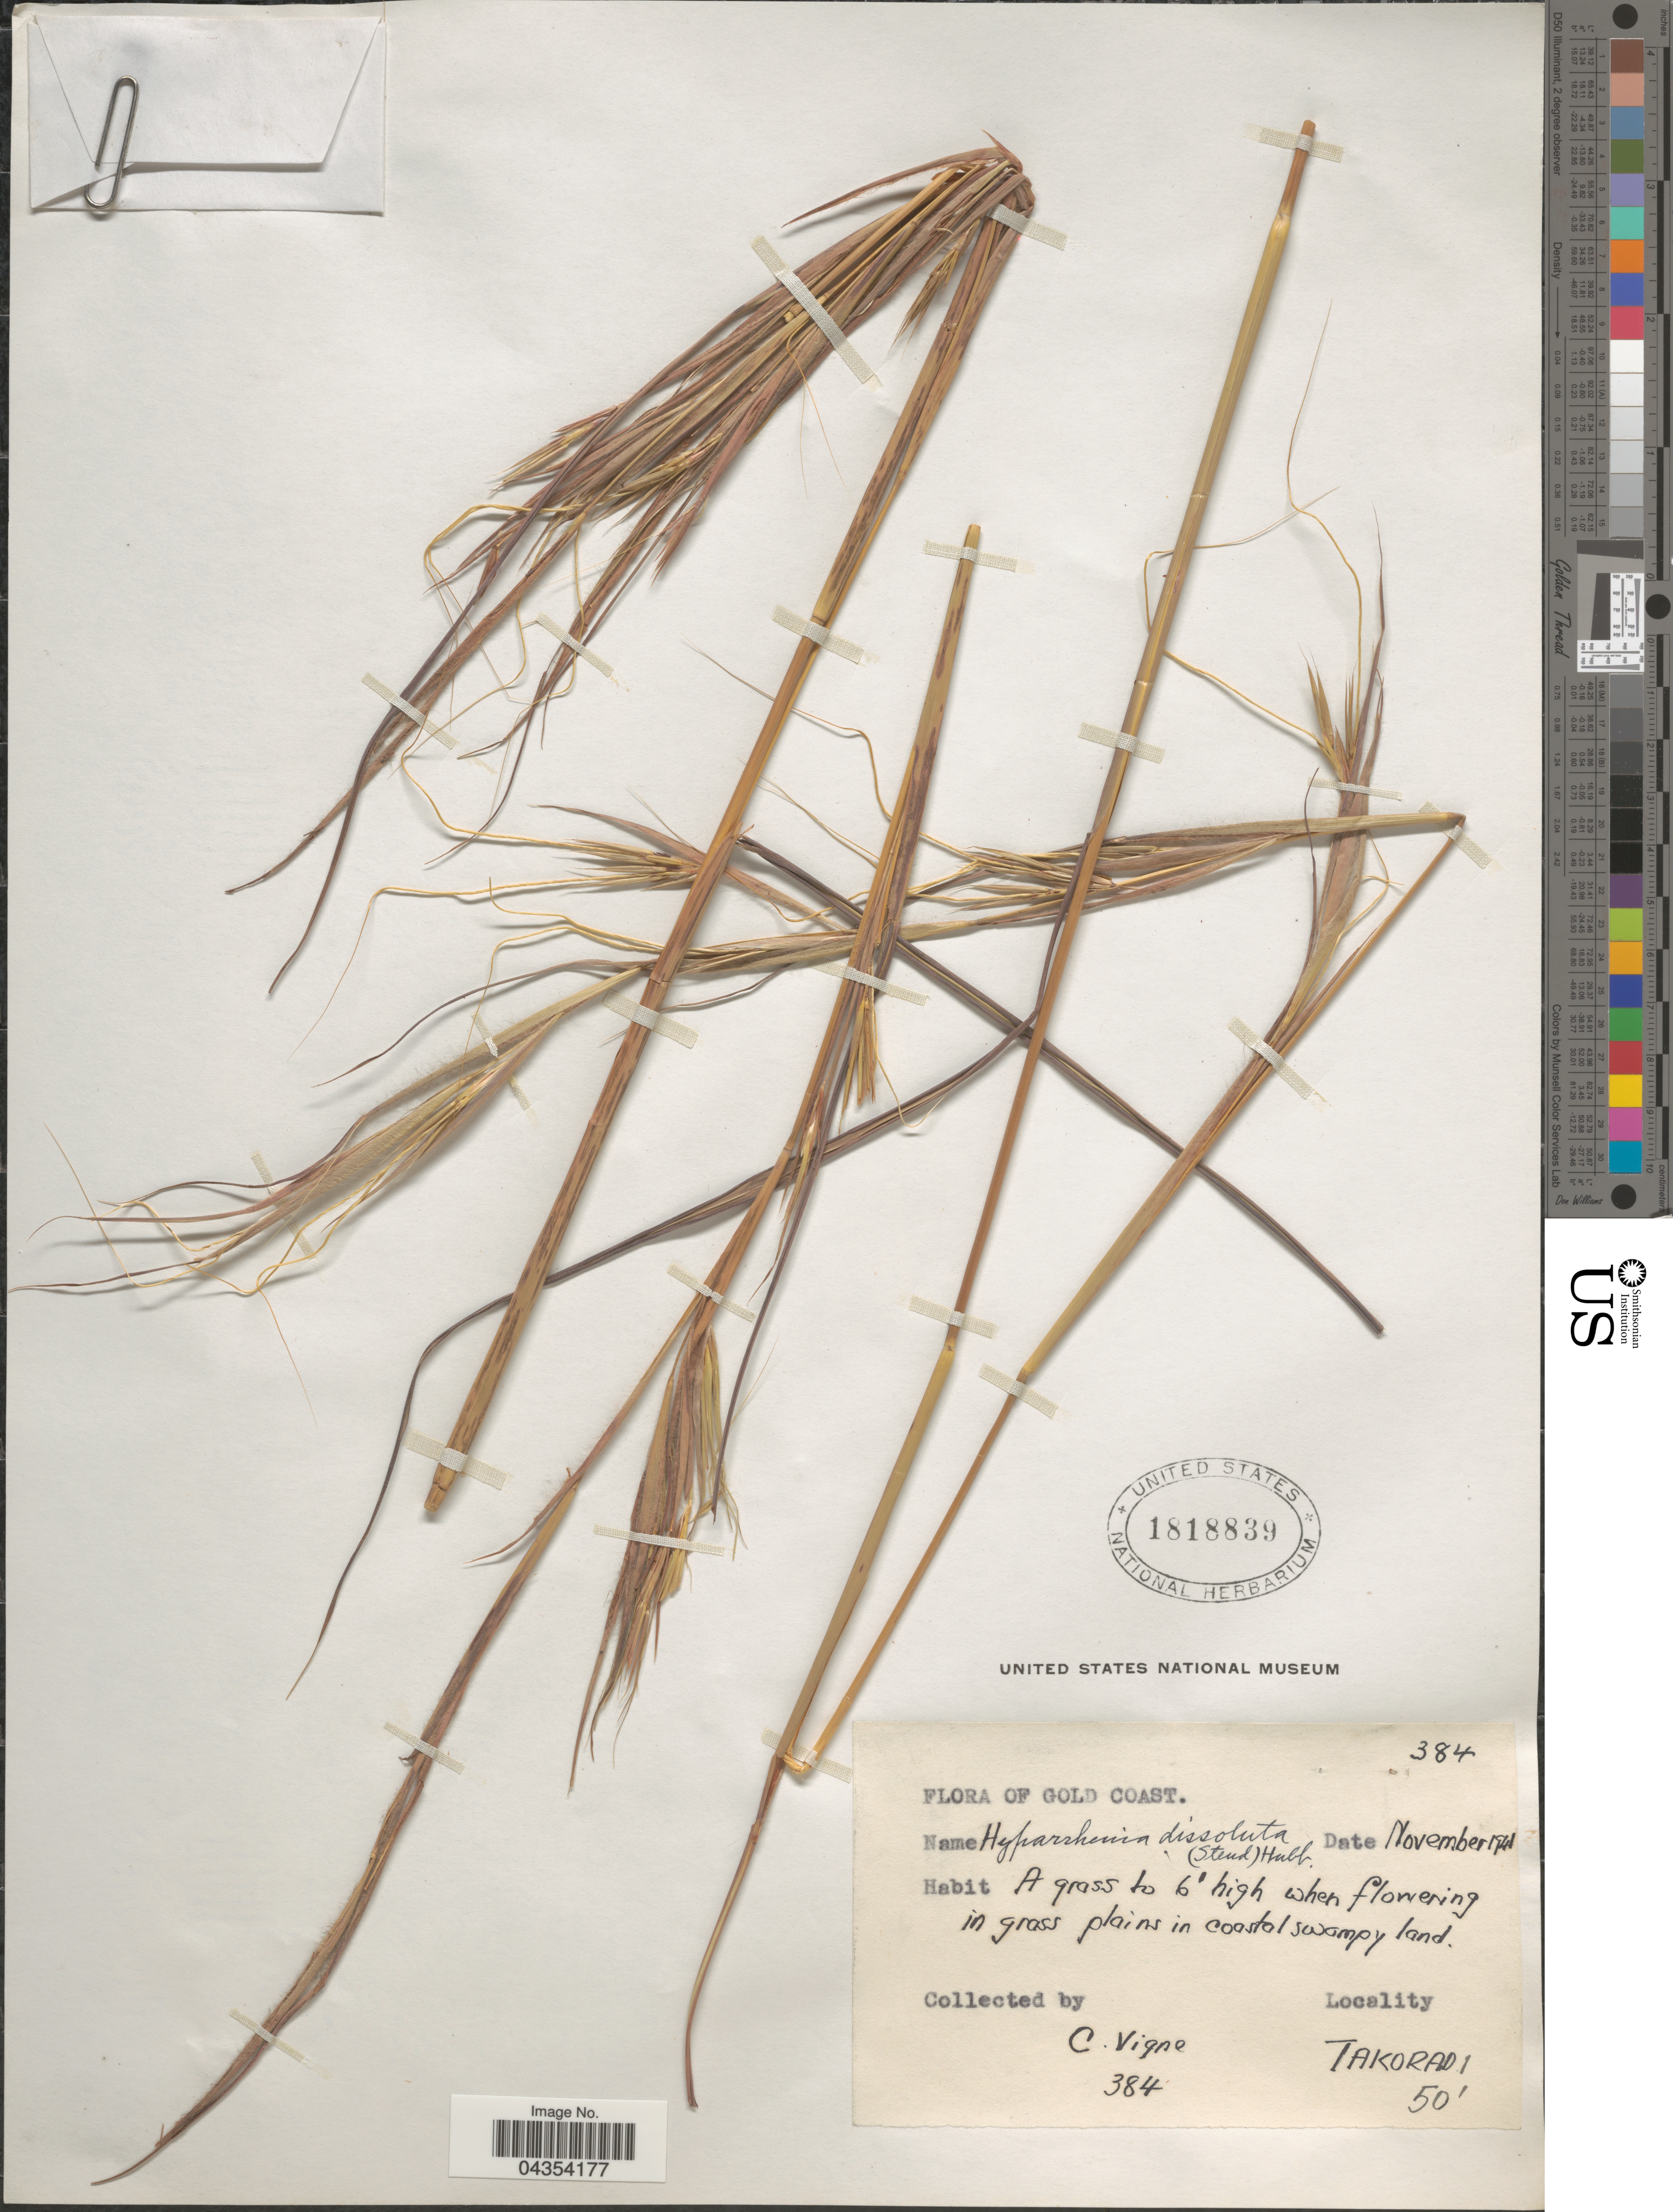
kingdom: Plantae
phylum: Tracheophyta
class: Liliopsida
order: Poales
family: Poaceae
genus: Hyperthelia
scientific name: Hyperthelia dissoluta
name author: (Nees ex Steud.) Clayton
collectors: C. Vigne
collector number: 384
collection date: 1941-11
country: Ghana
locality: Gold Coast. Takoradi.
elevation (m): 15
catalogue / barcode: US 1818839